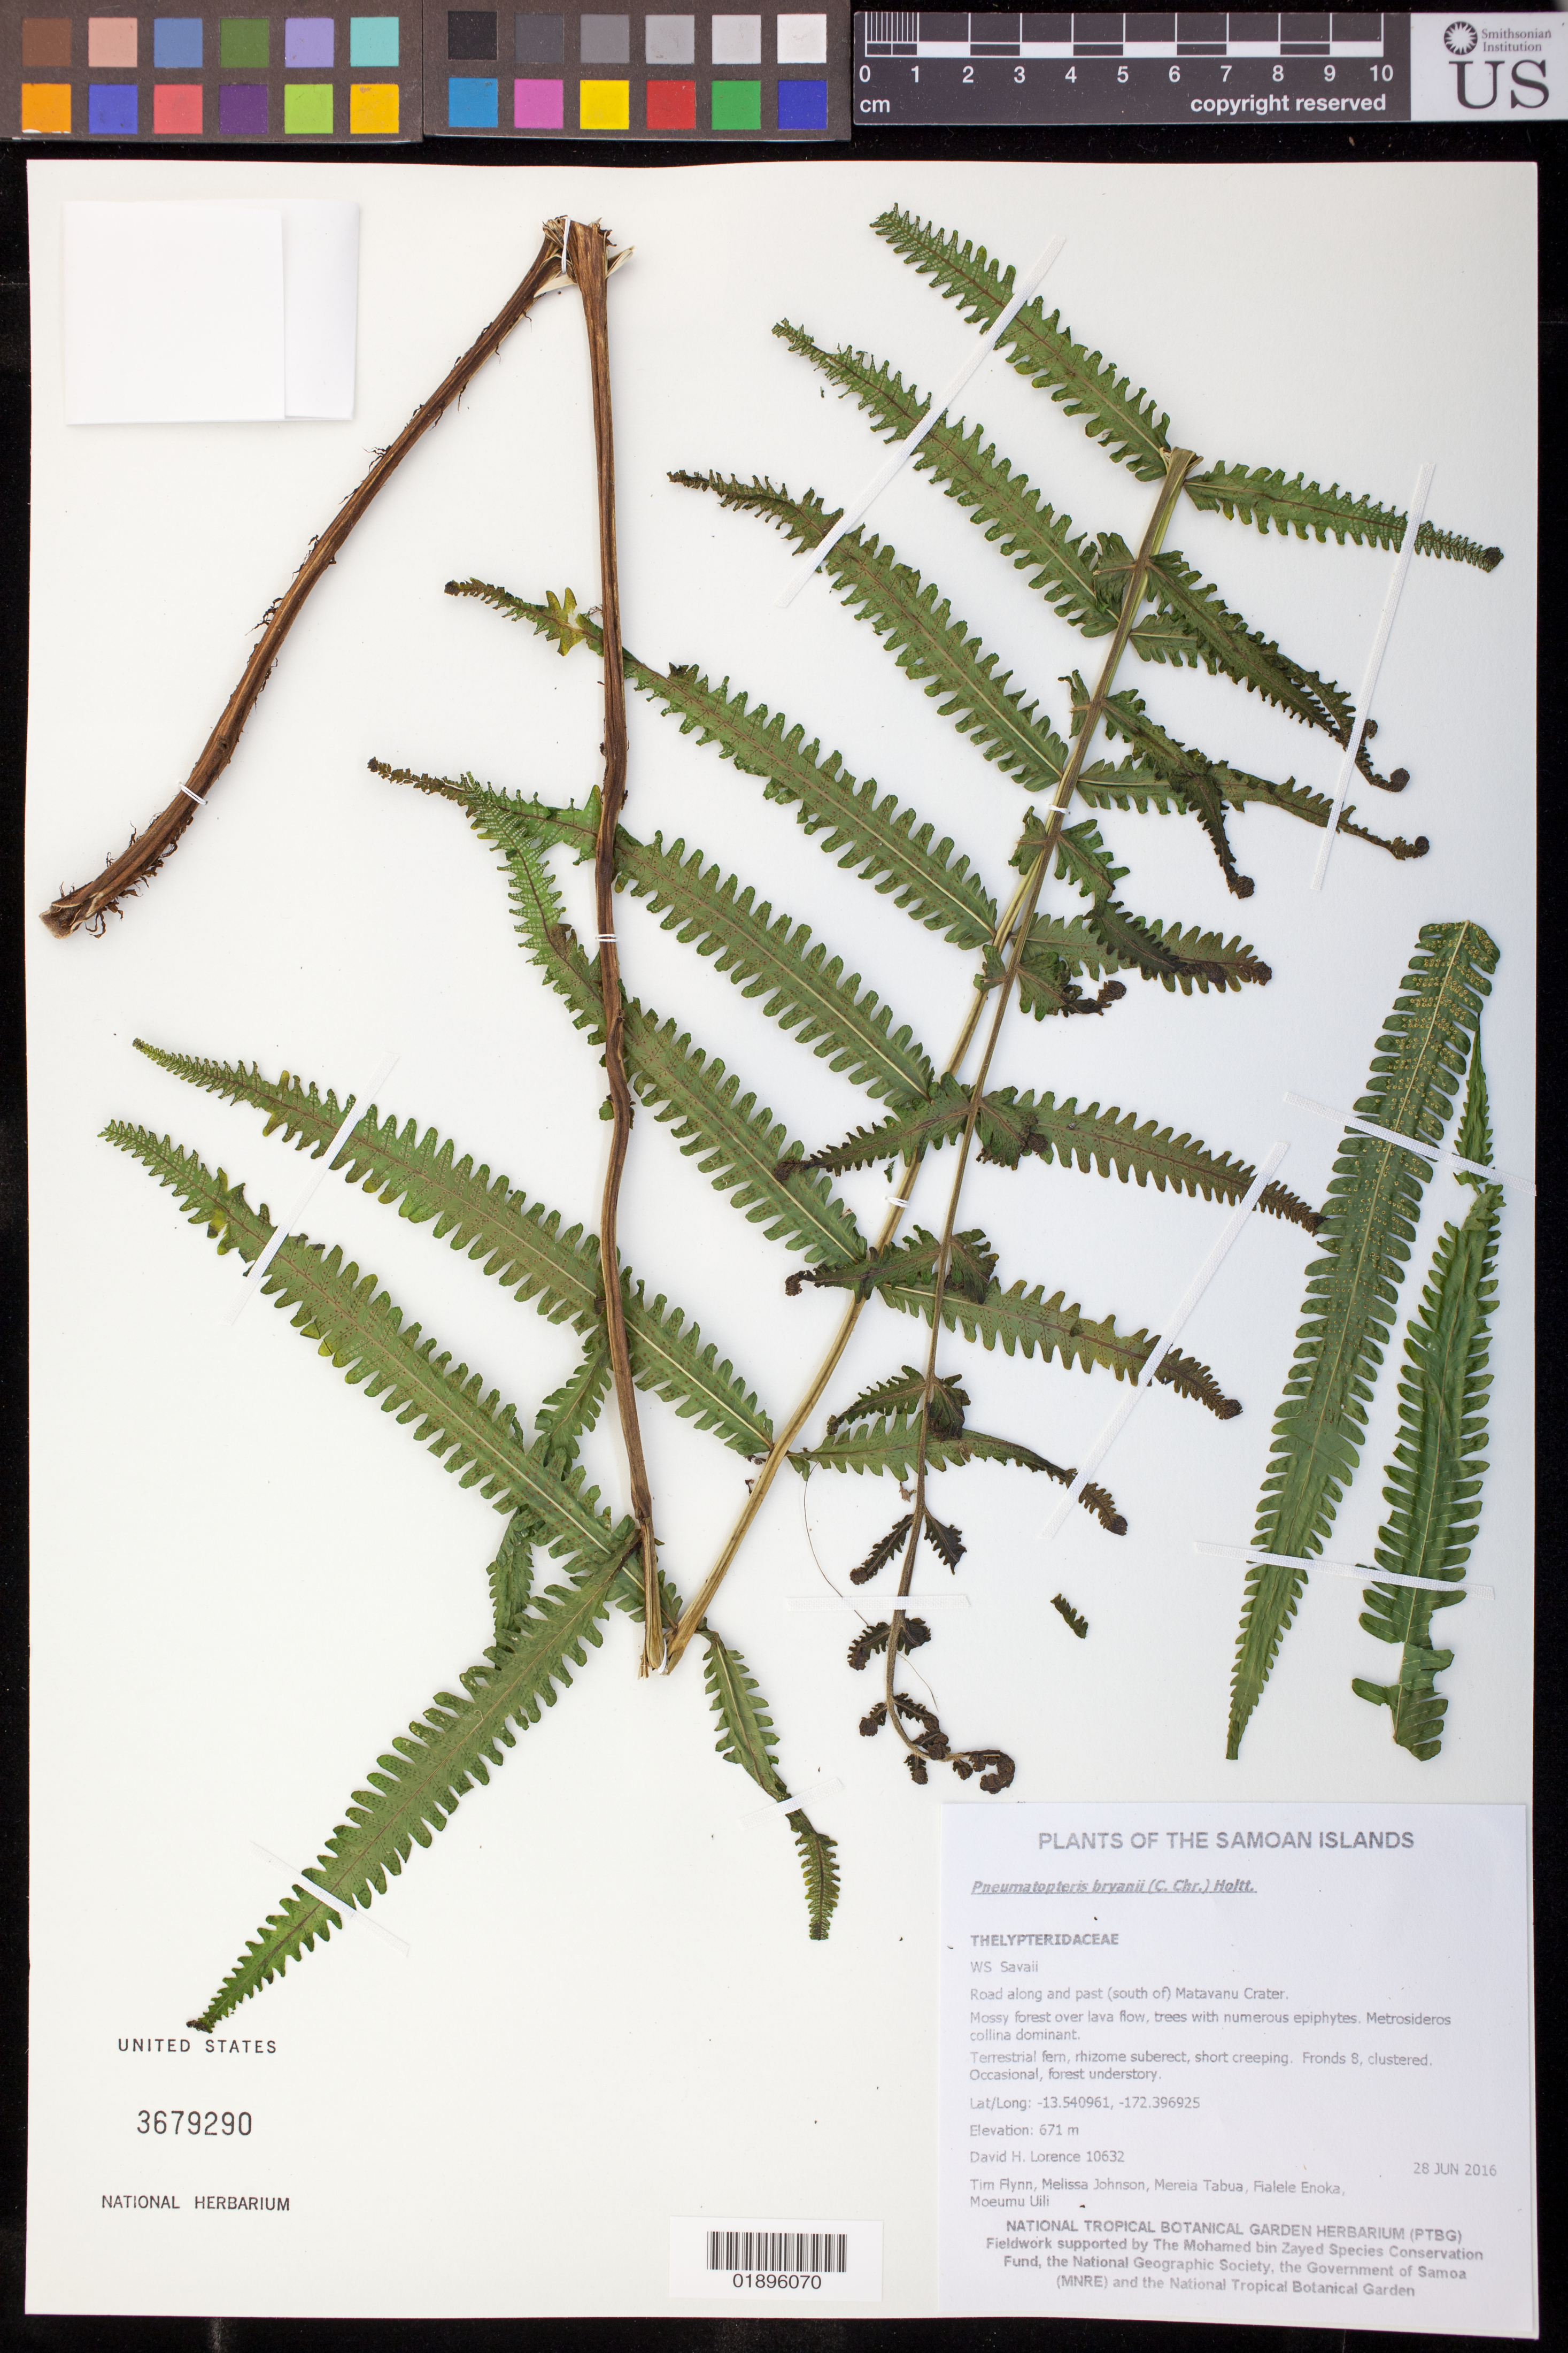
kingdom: Plantae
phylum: Tracheophyta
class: Polypodiopsida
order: Polypodiales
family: Thelypteridaceae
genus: Pneumatopteris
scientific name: Pneumatopteris bryanii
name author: (C. Chr.) Holttum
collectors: D. Lorence, T. W. Flynn, M. Johnson, M. Tabua, F. Enoka & M. Uili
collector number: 10632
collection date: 2016-06-28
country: Samoa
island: Savai'i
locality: Road along and past (south of) Matavanu Crater.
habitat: Mossy forest over lava flow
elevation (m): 671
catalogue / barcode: US 3679290